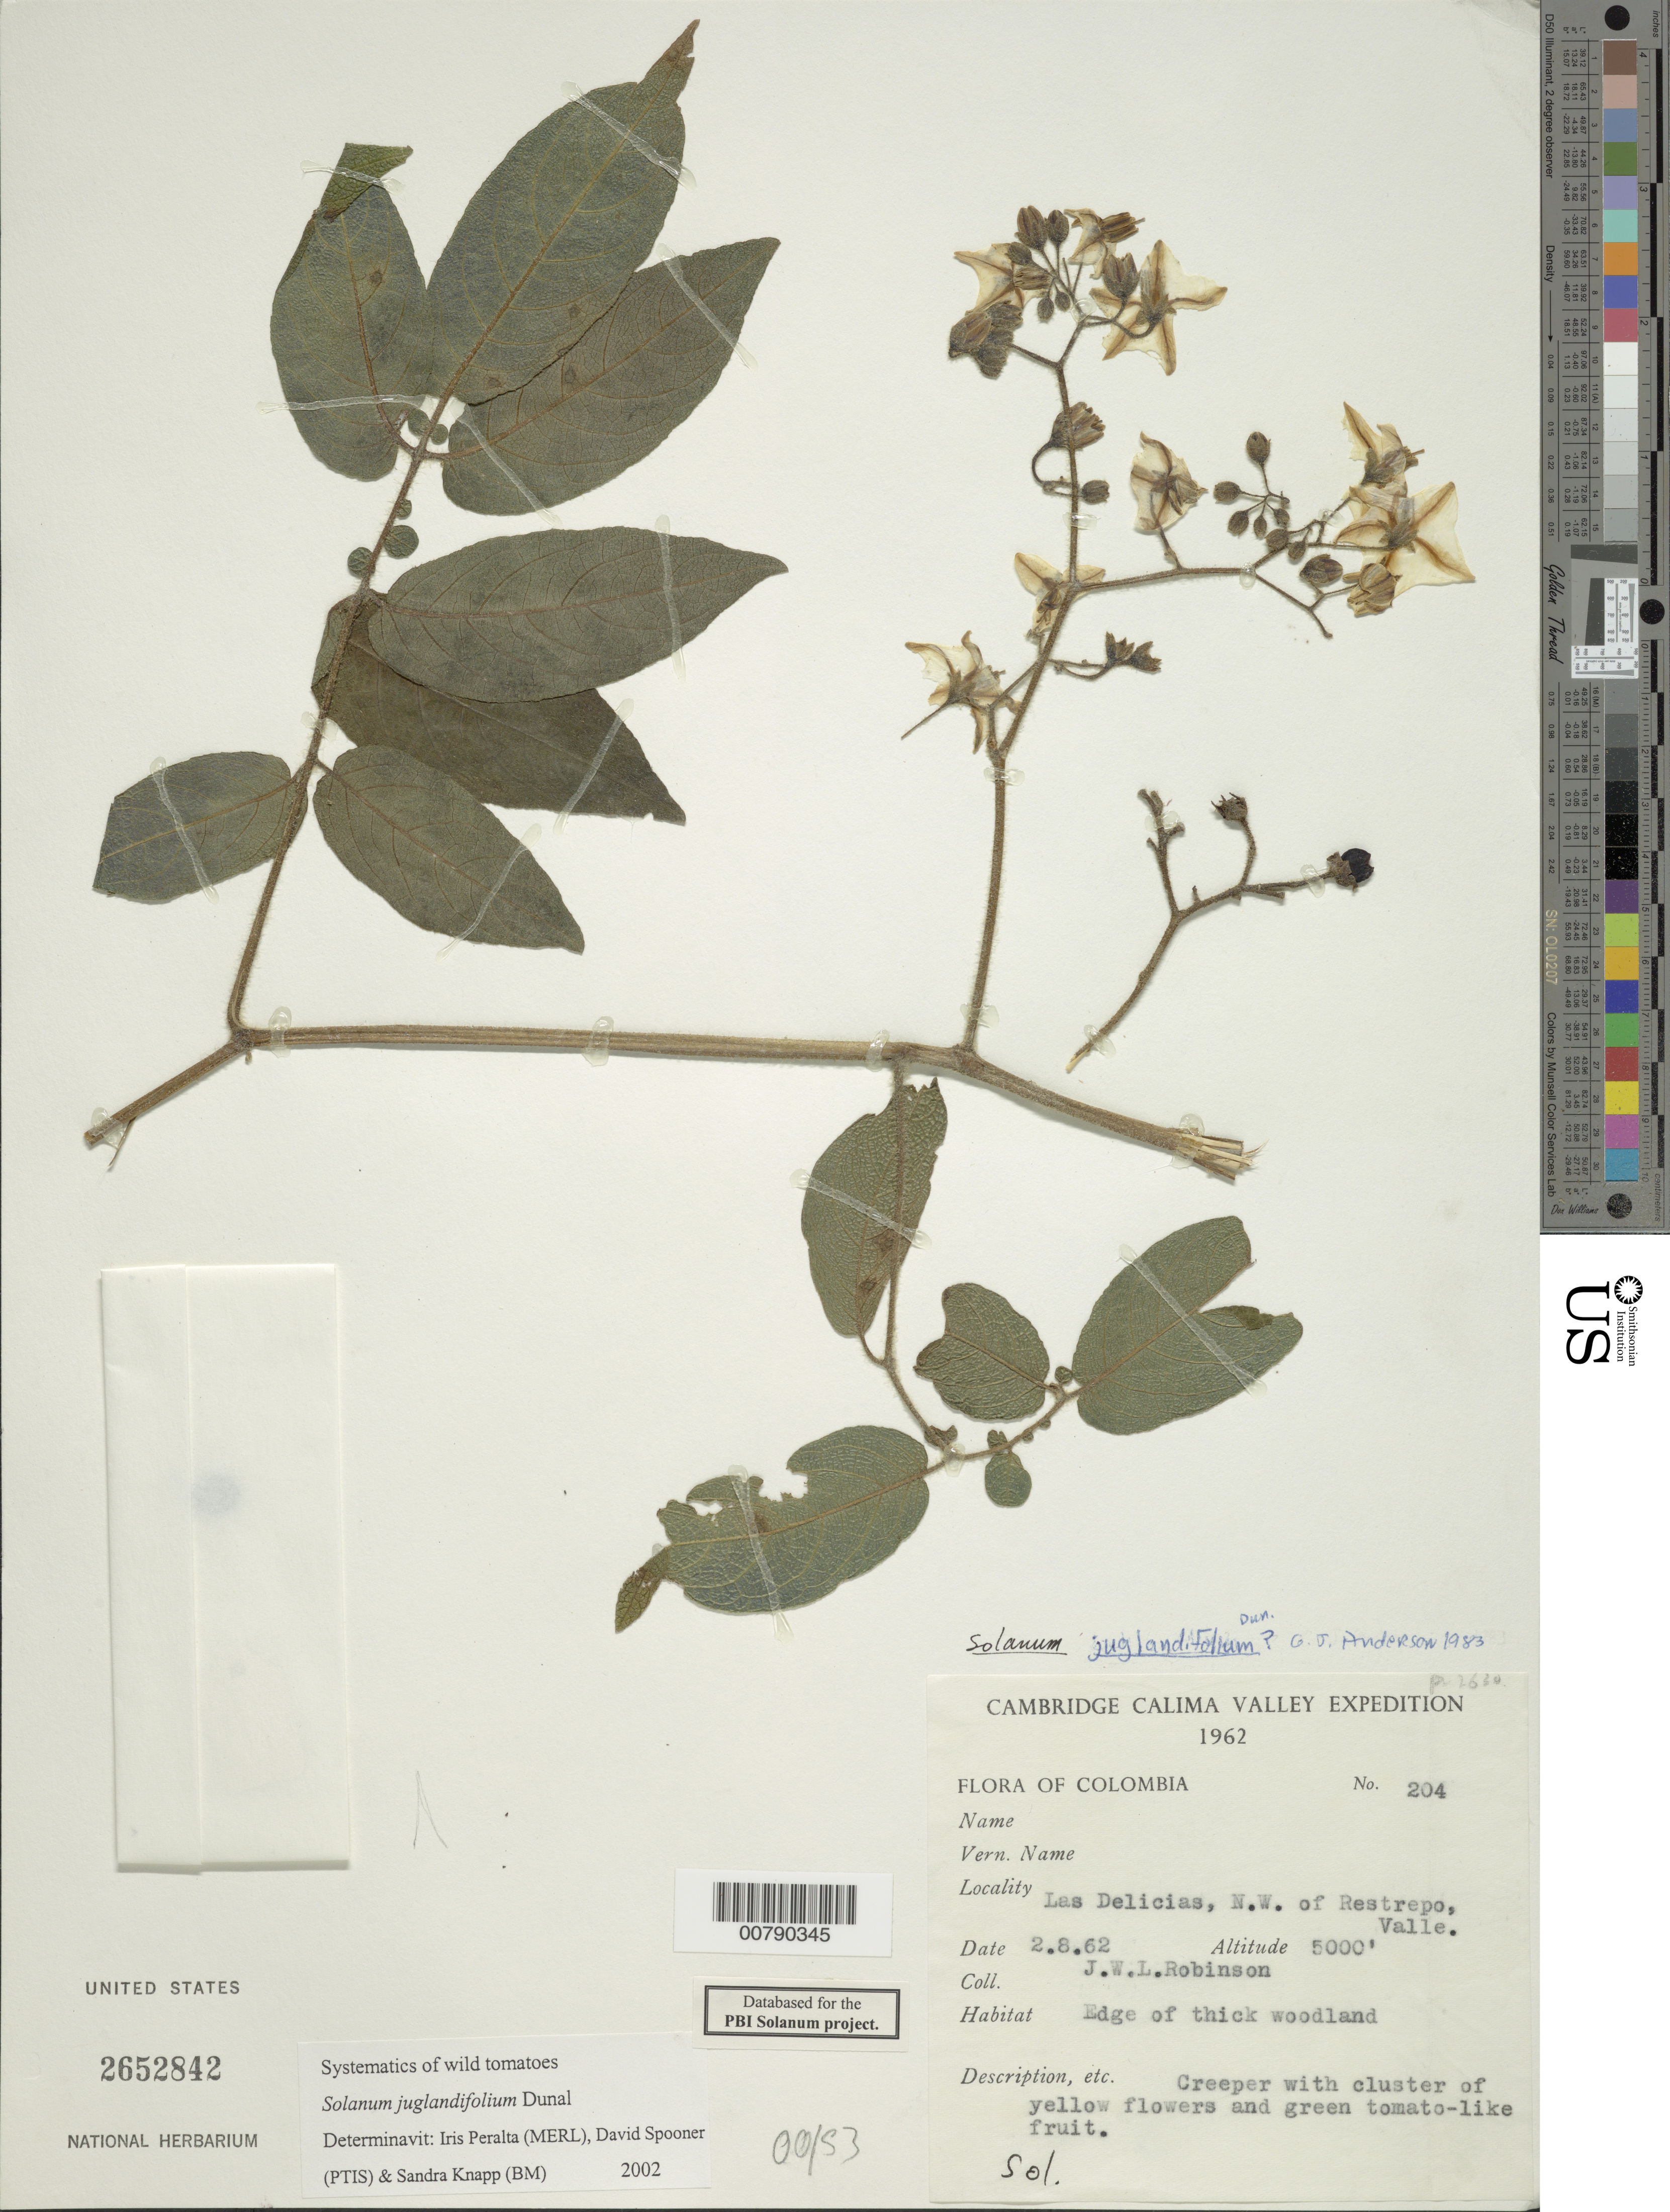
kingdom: Plantae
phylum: Tracheophyta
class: Magnoliopsida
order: Solanales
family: Solanaceae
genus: Solanum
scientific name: Solanum juglandifolium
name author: Dunal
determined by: Peralta, Iris E.; Knapp, S. D.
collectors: J. W. Robinson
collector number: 204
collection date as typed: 2 Aug 1962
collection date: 1962-08-02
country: Colombia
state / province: Valle del Cauca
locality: Las Delicias, NW of Restrepo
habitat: edge of thick woodland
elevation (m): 1800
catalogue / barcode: US 2652842